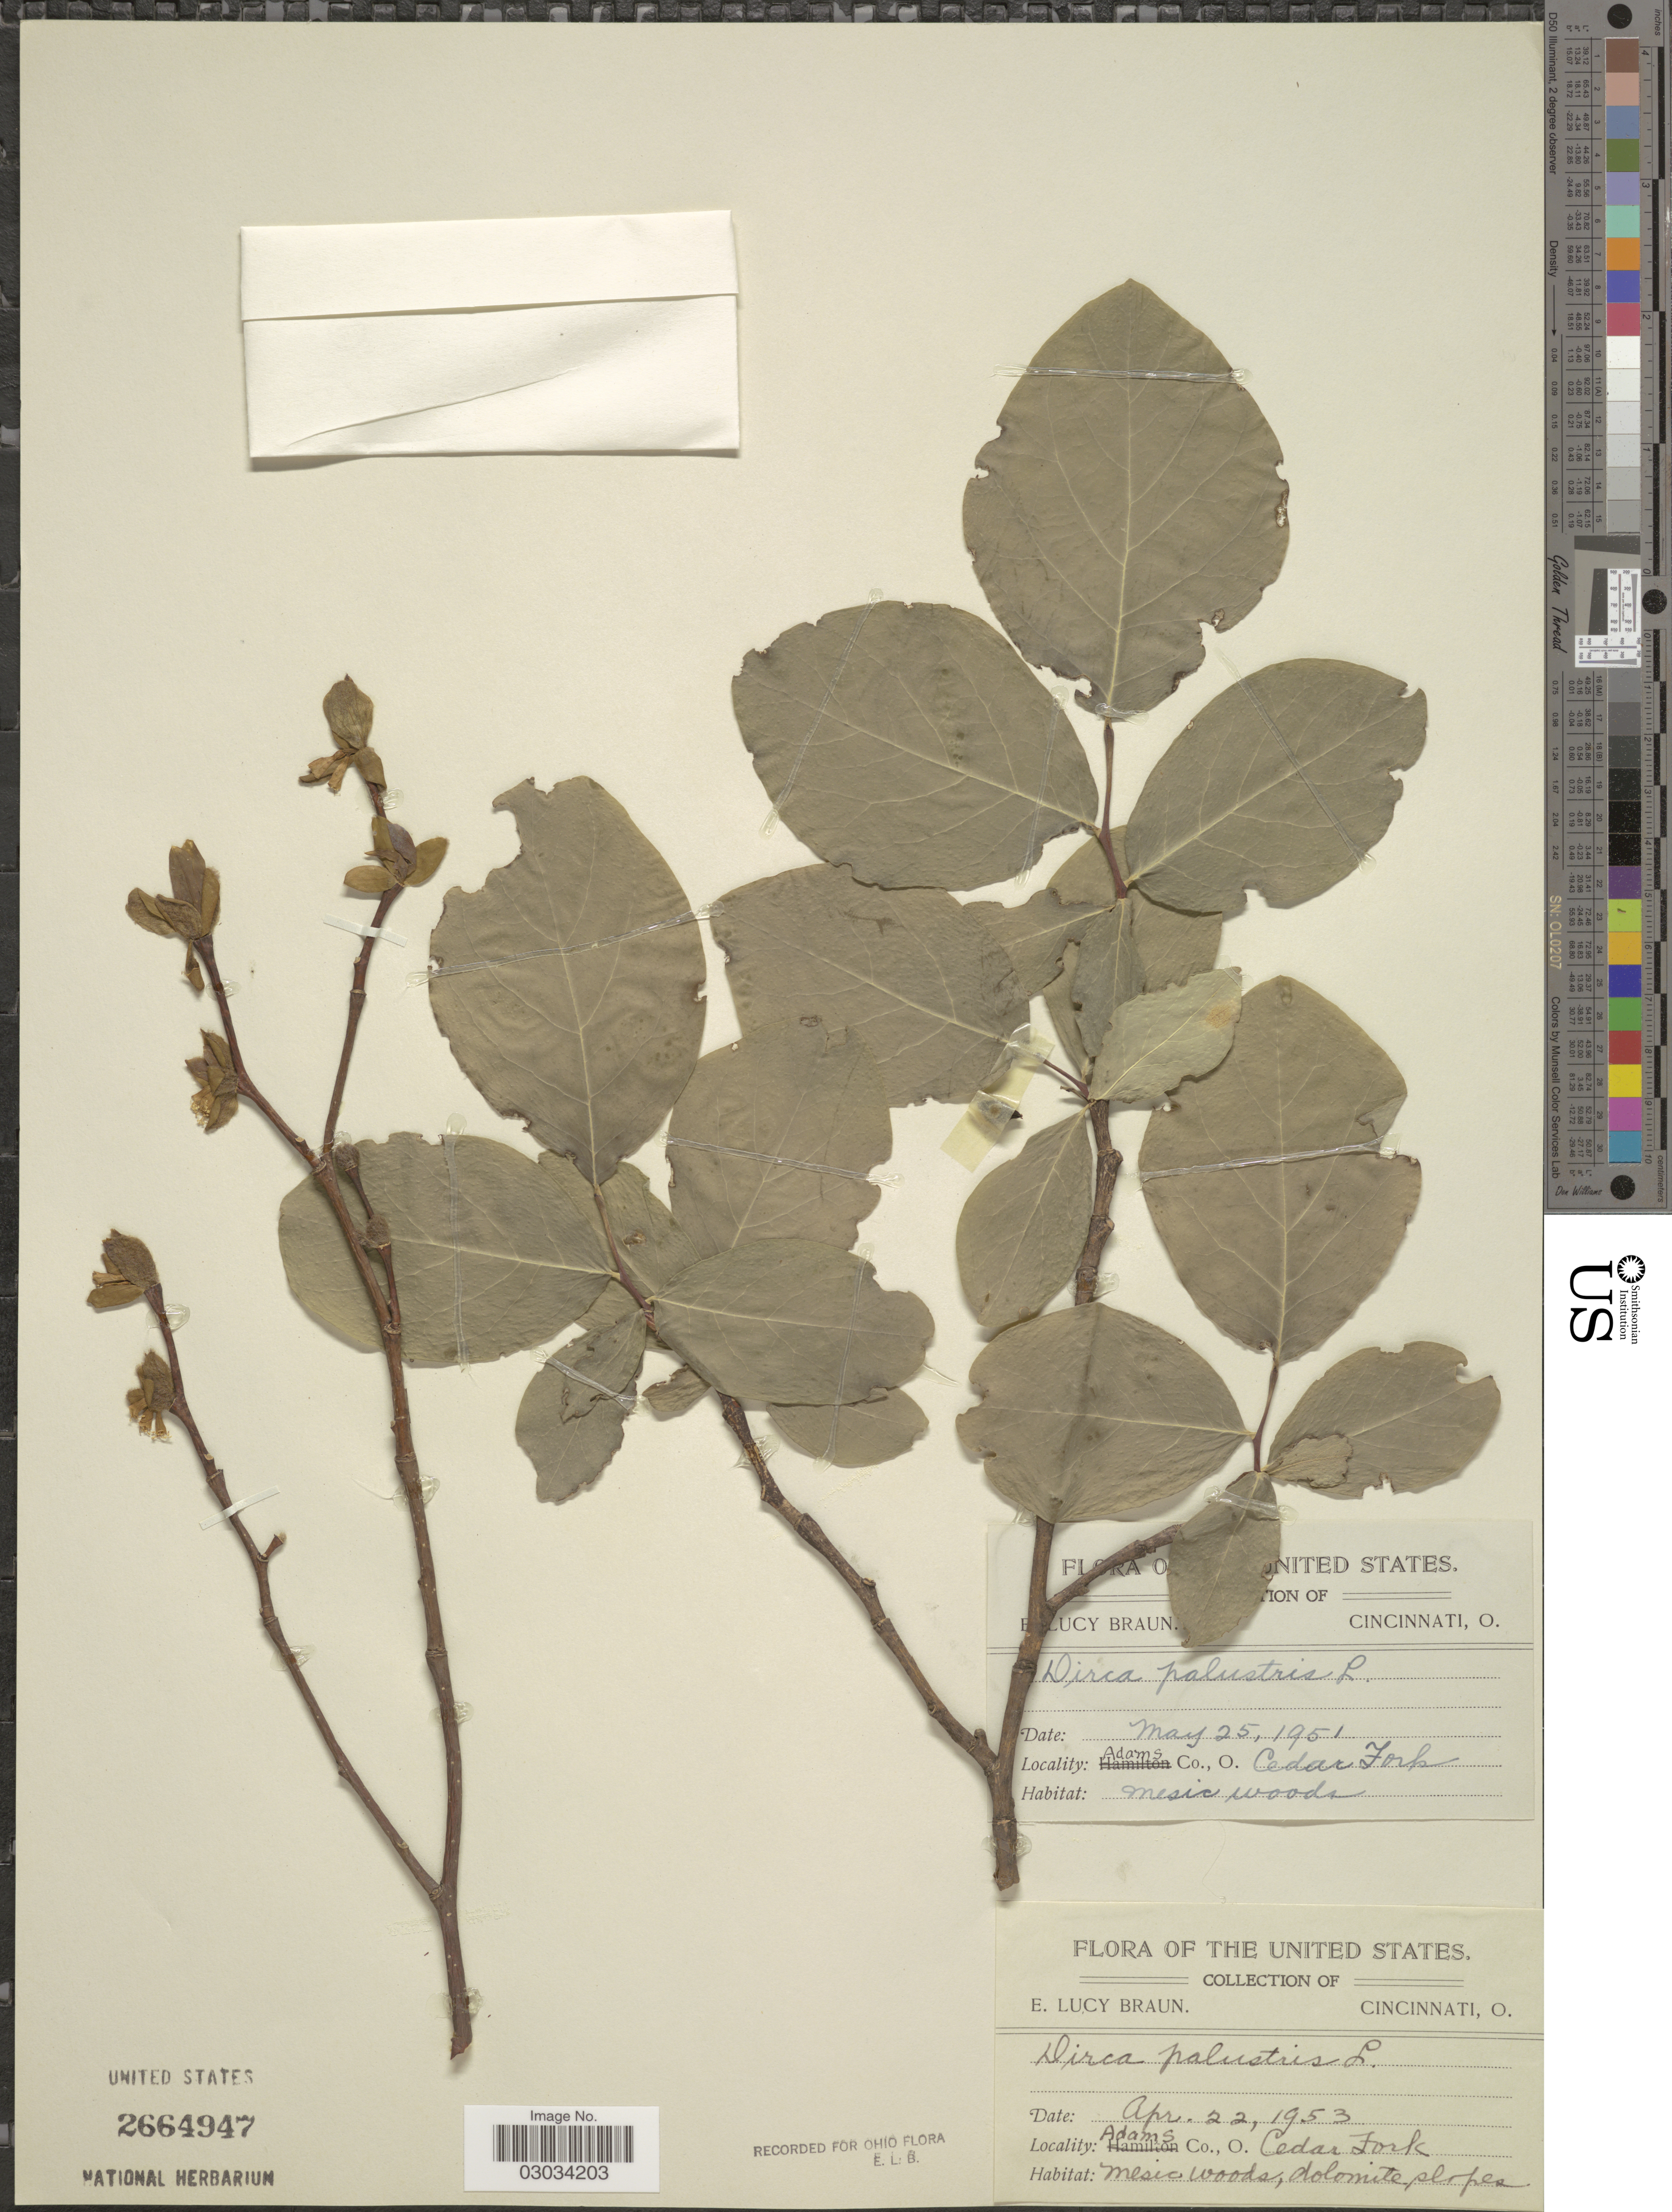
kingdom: Plantae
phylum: Tracheophyta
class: Magnoliopsida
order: Malvales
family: Thymelaeaceae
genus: Dirca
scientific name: Dirca palustris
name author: L.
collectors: E. L. Braun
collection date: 1951-05-25/1953-04-22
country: United States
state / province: Ohio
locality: Adams Co. Cedar Fork.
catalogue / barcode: US 2664947